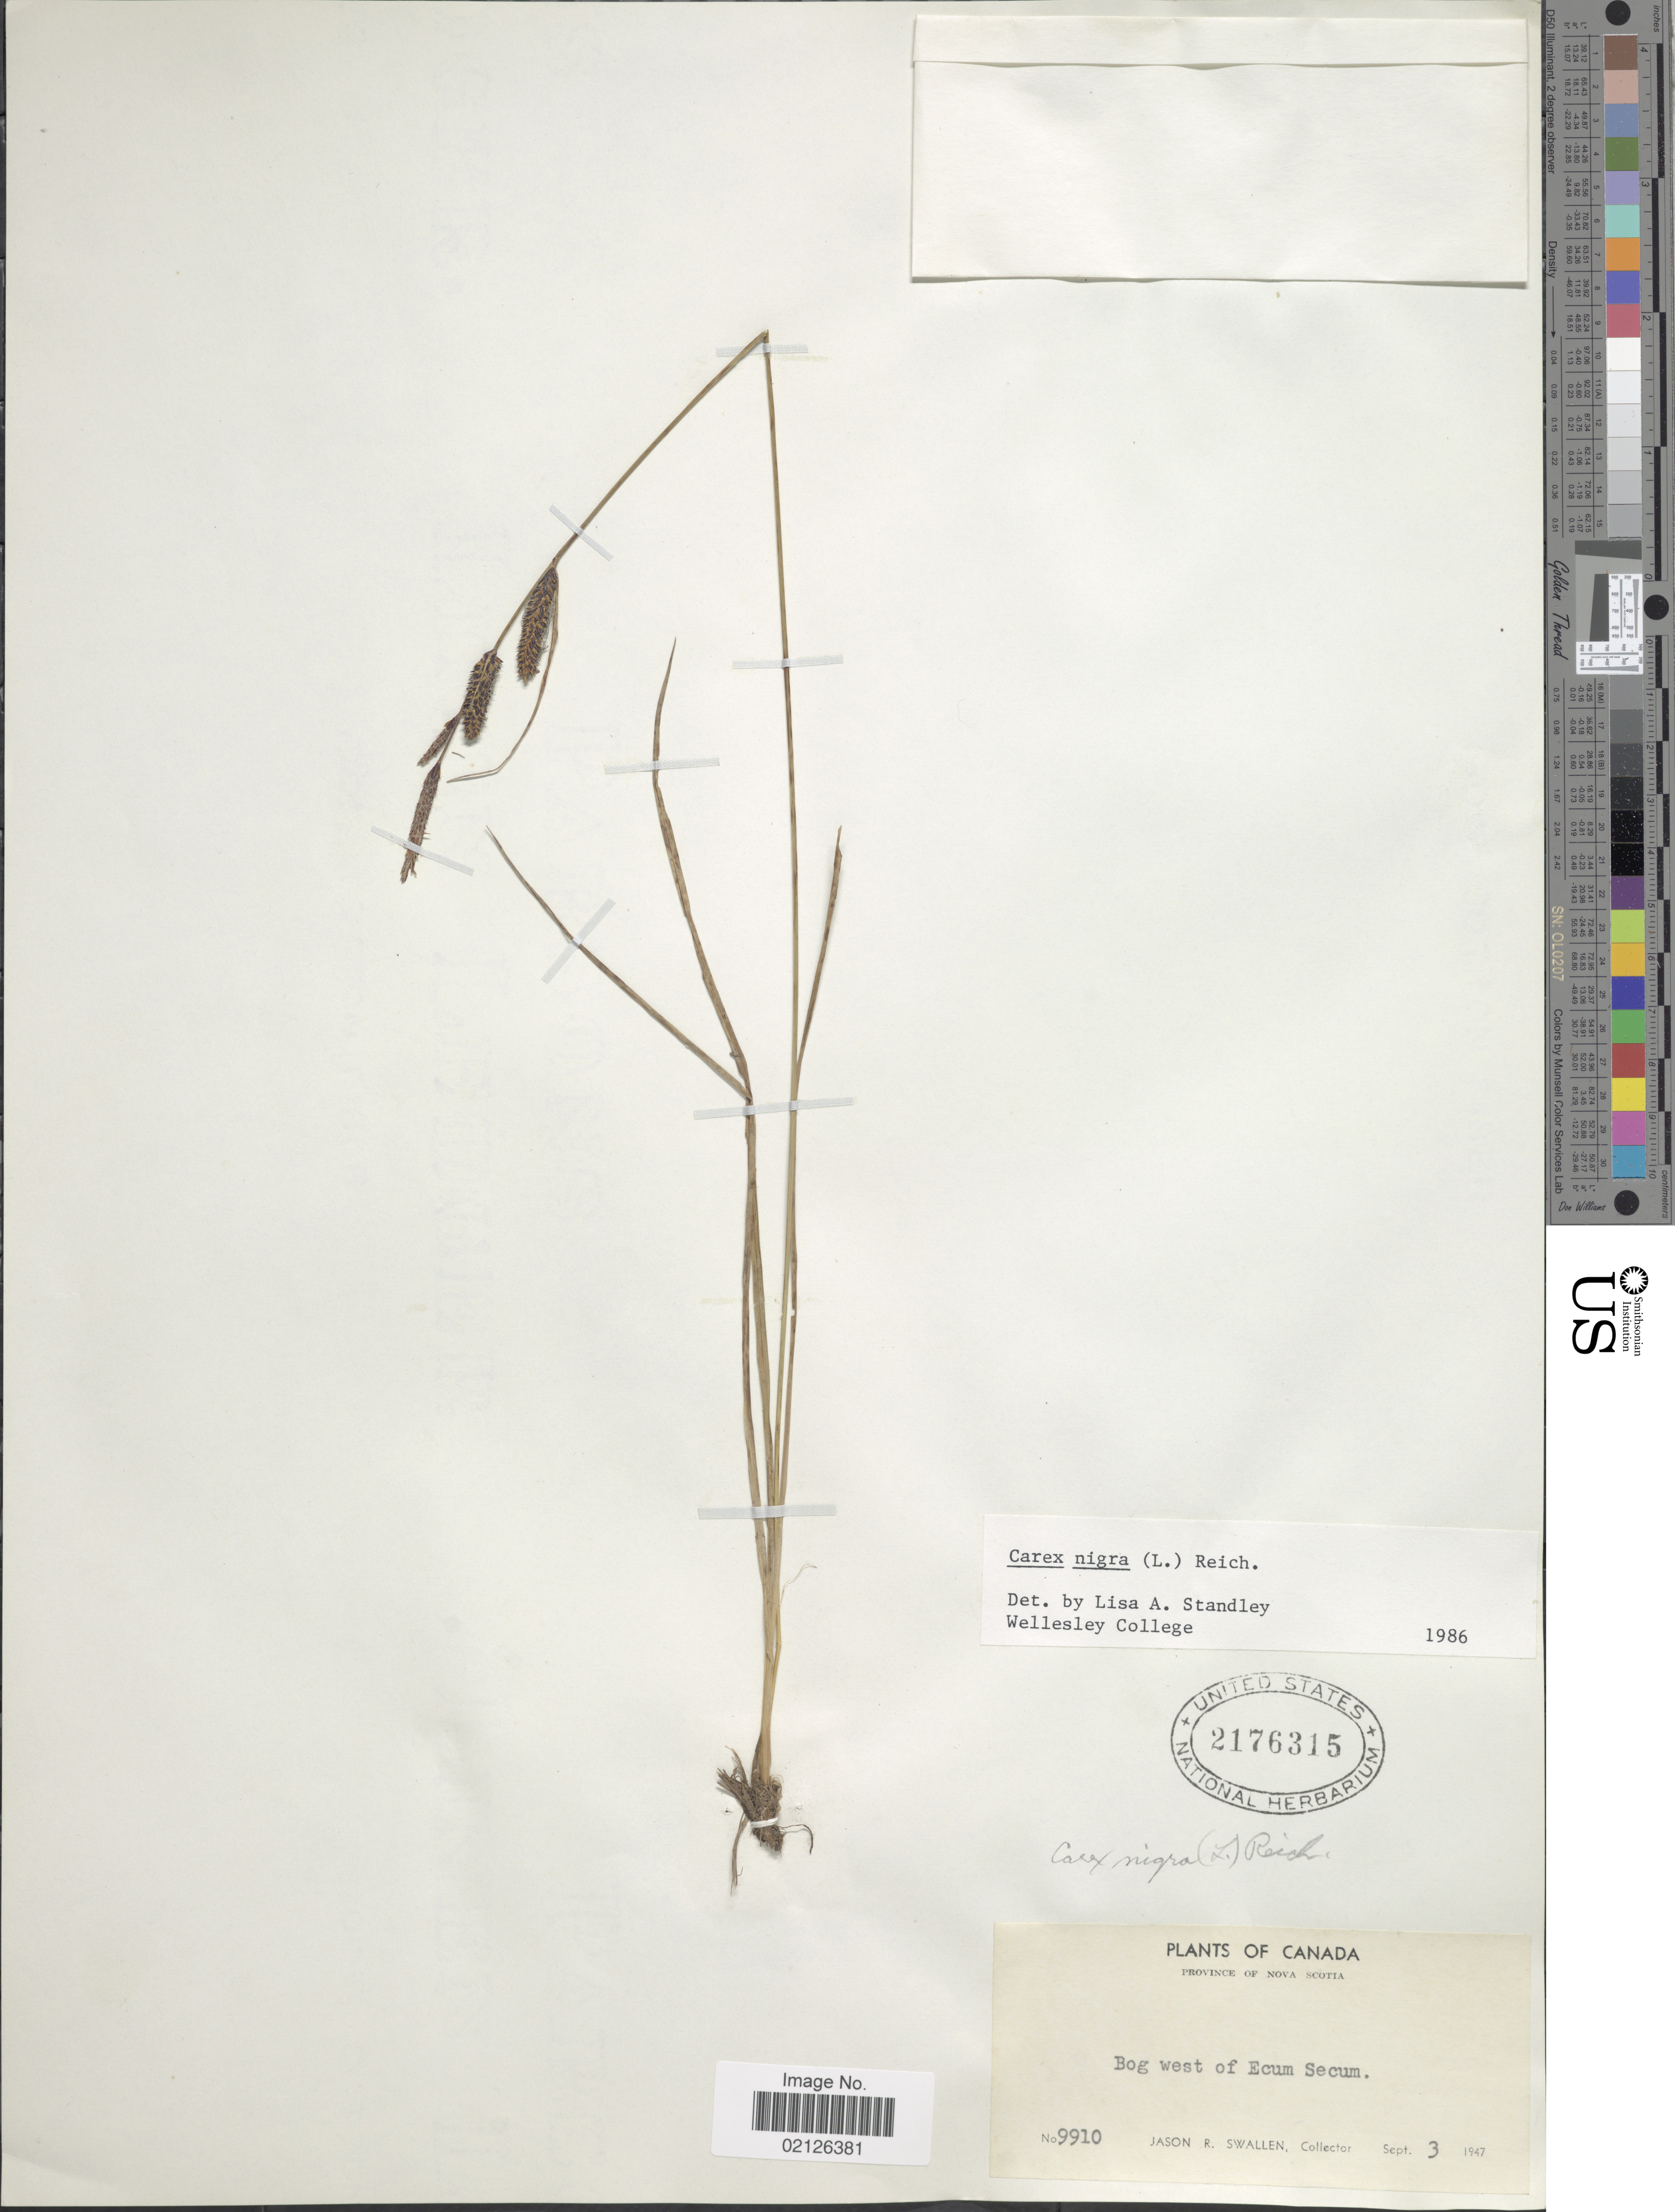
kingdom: Plantae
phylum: Tracheophyta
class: Liliopsida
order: Poales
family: Cyperaceae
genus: Carex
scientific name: Carex nigra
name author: (L.) Reichard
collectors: J. R. Swallen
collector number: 9910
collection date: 1947-09-03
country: Canada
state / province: Nova Scotia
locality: Bog west of Ecum Secum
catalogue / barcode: US 2176315